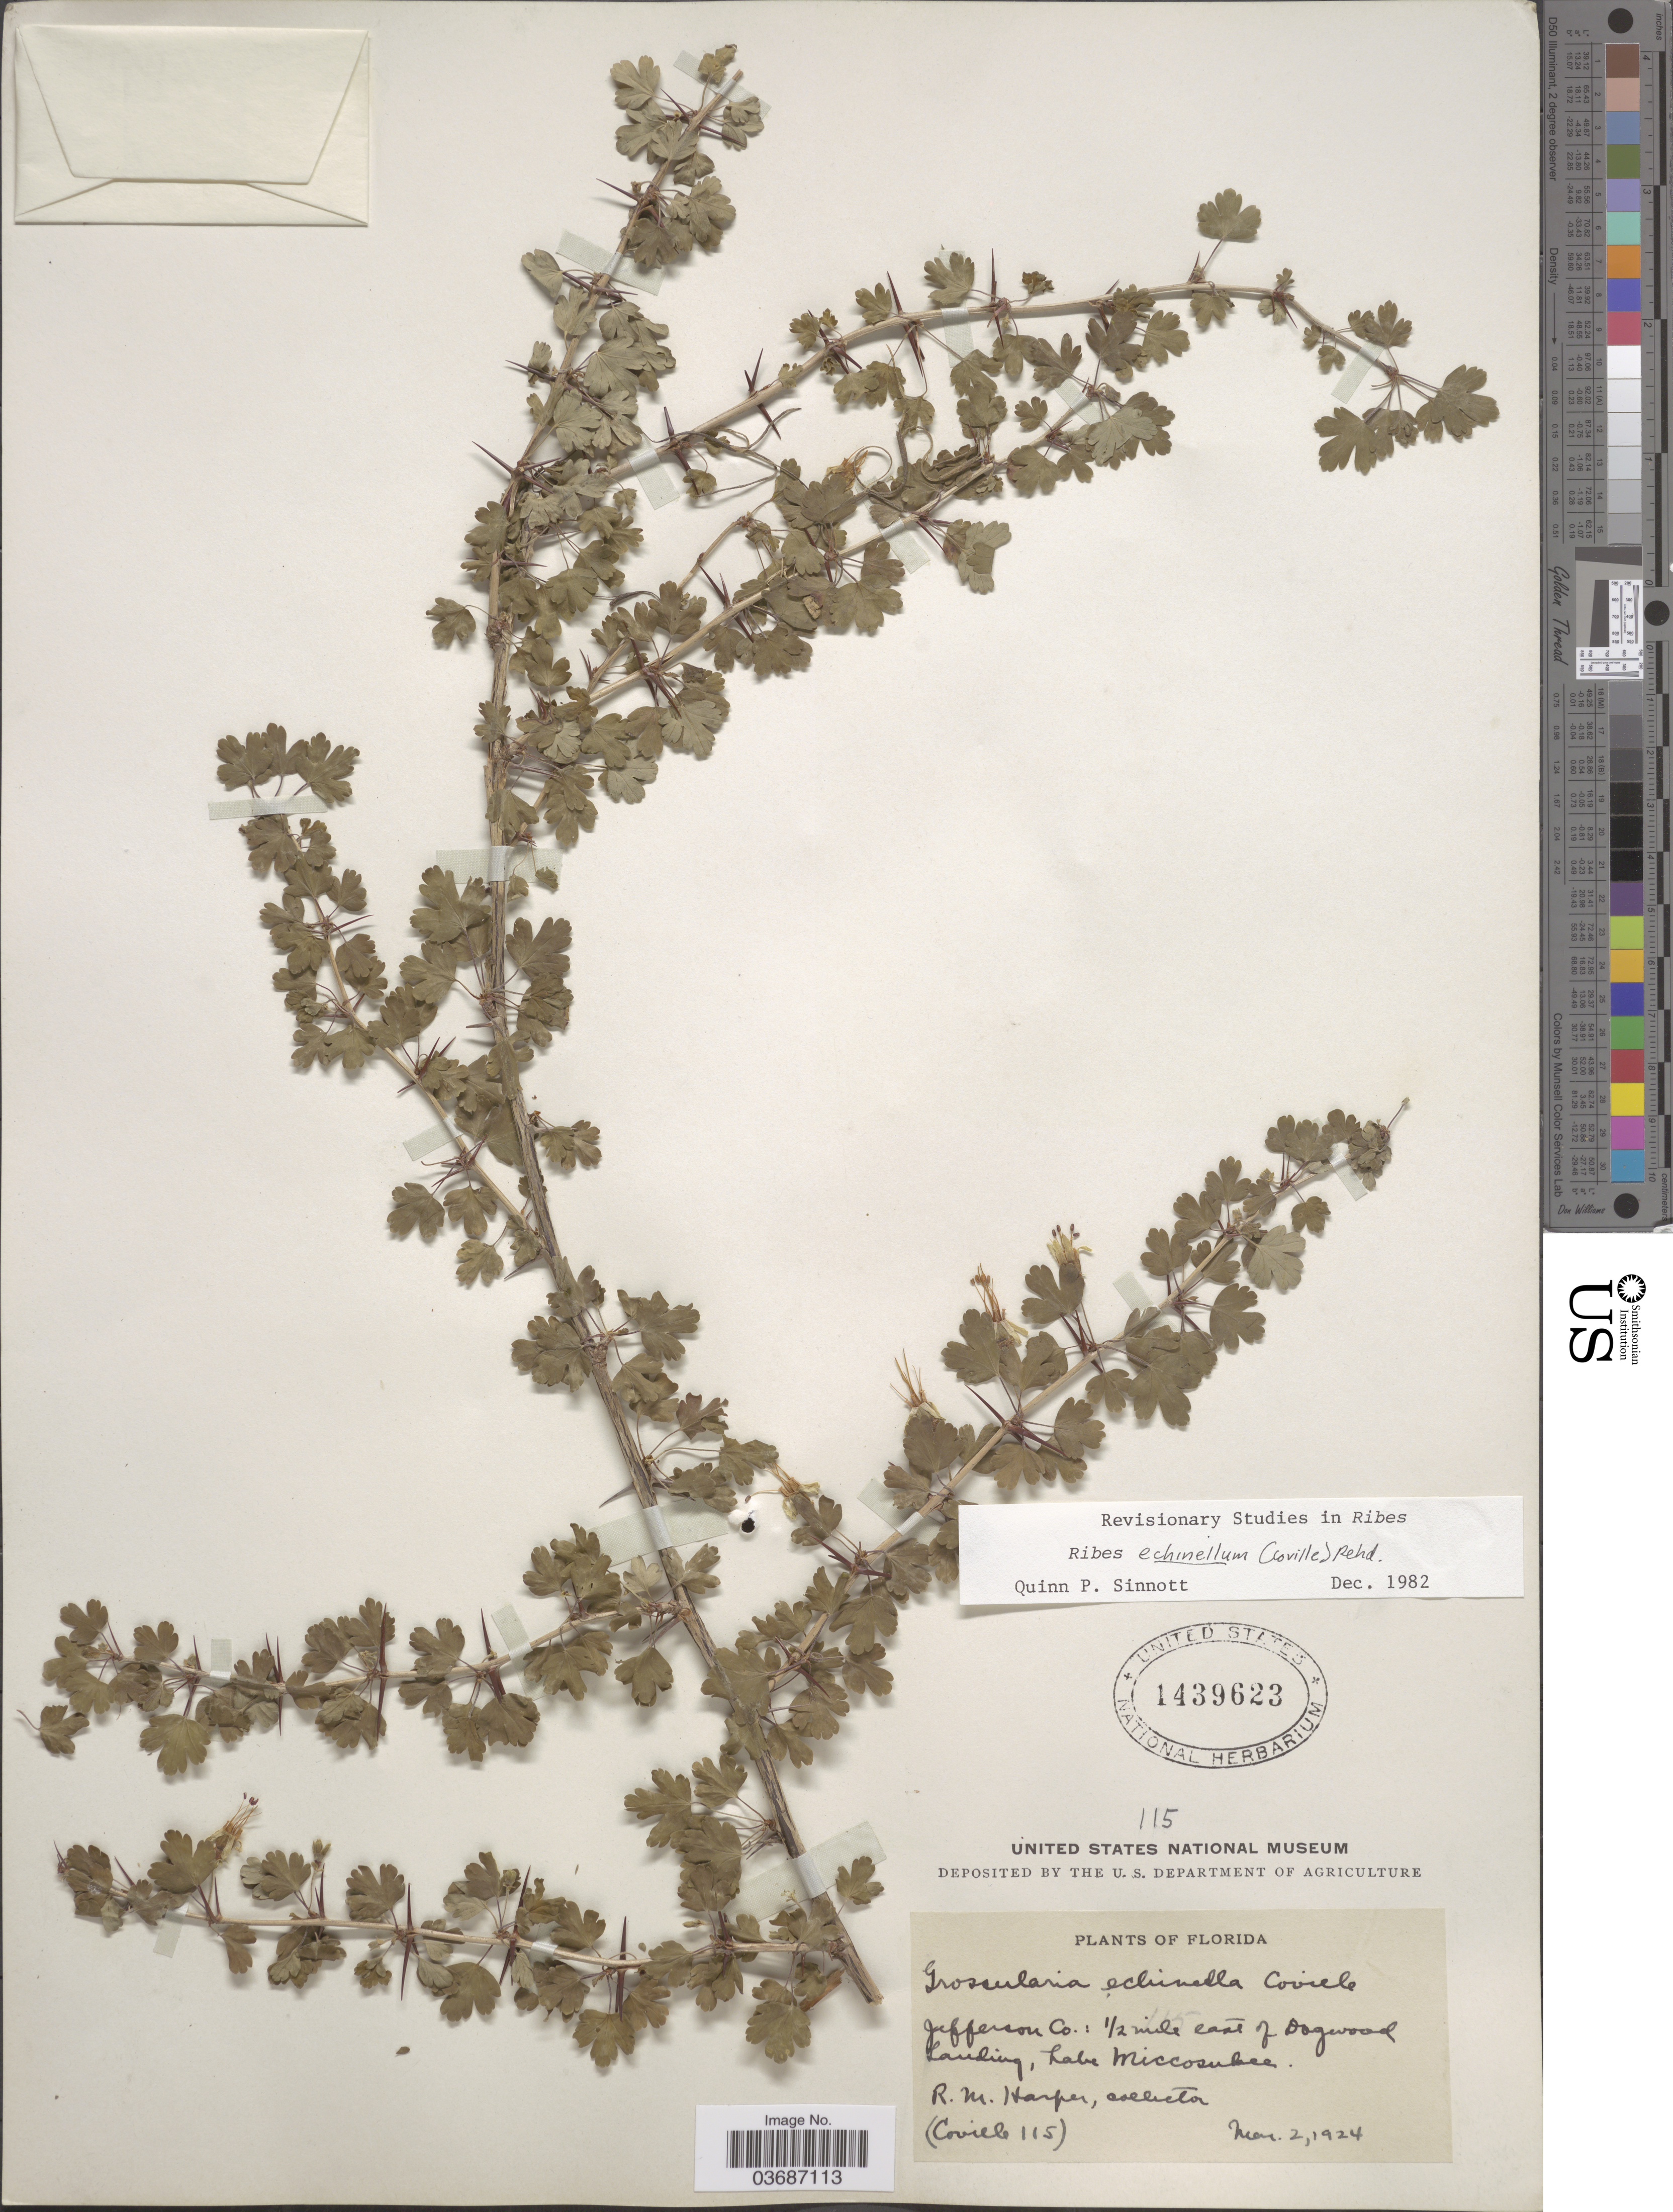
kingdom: Plantae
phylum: Tracheophyta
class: Magnoliopsida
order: Saxifragales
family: Grossulariaceae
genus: Ribes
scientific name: Ribes echinellum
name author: (Coville) Rehder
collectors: R. Harper & Coville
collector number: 115?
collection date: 1924-03-02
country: United States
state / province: Florida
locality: Jefferson Co.: ½ mile east of Dogwood Landing, Lake Miccosukee.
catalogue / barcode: US 1439623